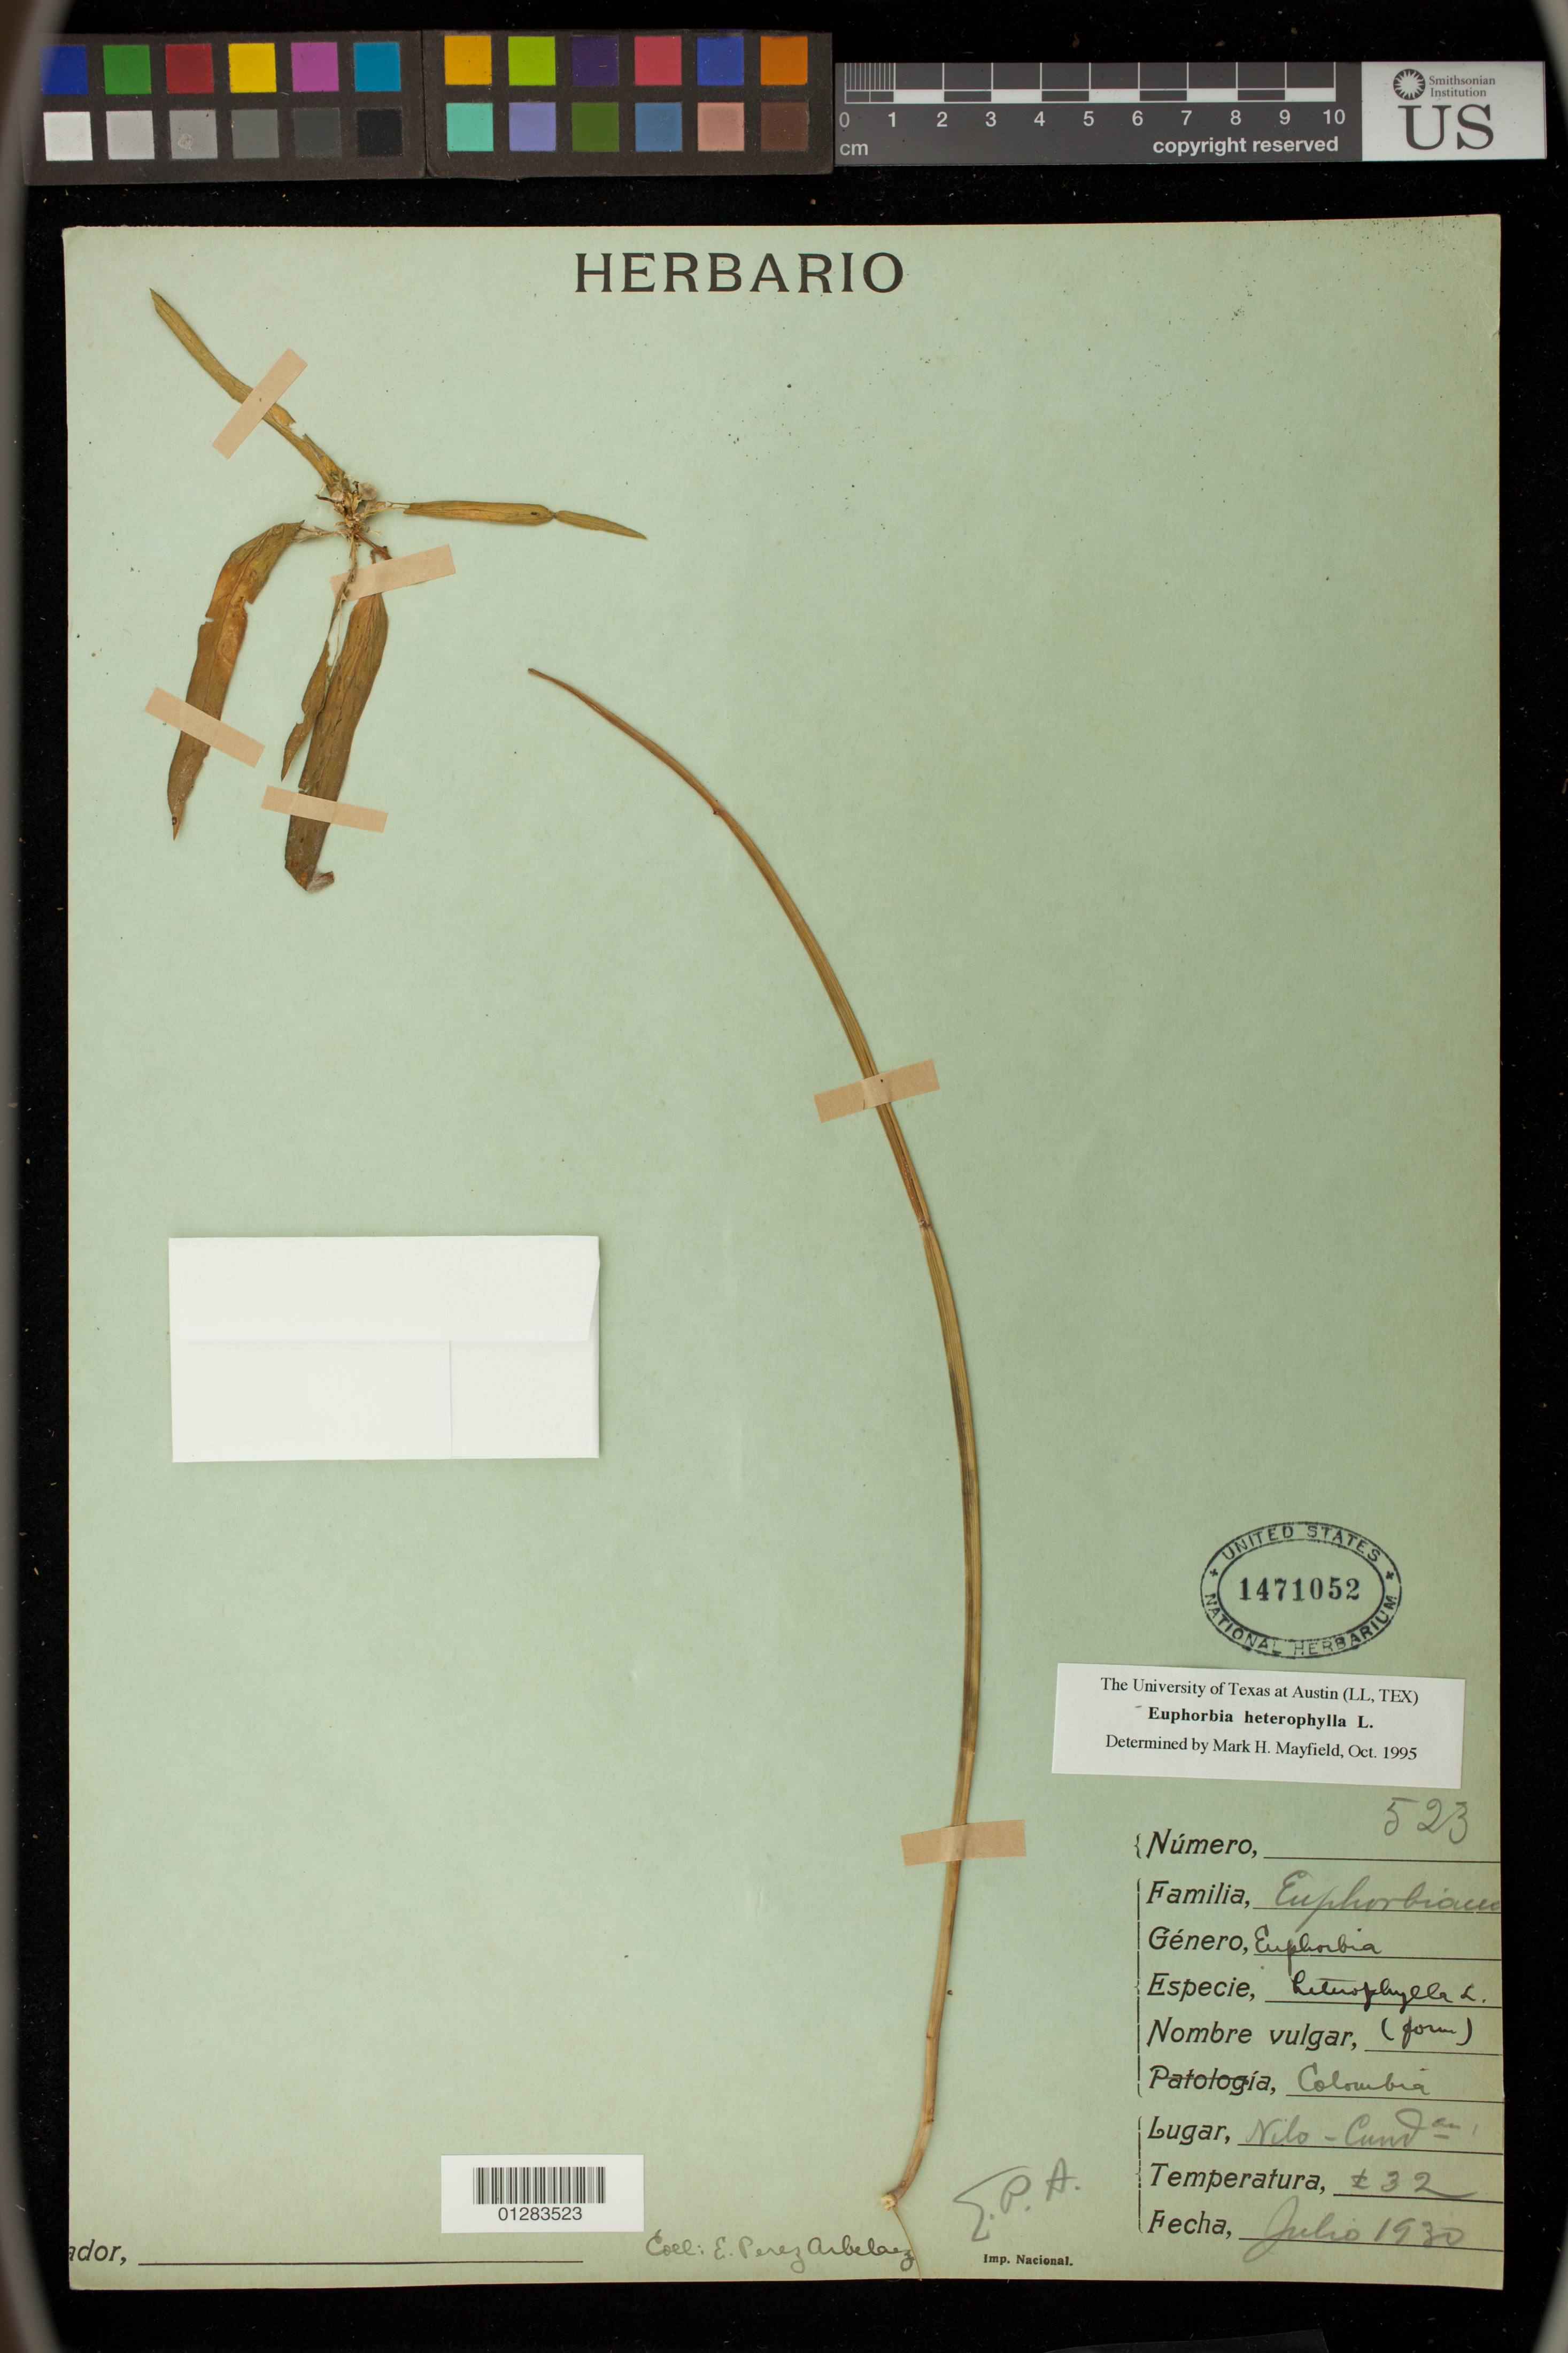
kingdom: Plantae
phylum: Tracheophyta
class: Magnoliopsida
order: Malpighiales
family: Euphorbiaceae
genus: Euphorbia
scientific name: Euphorbia heterophylla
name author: L.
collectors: E. Pérez Arbeláez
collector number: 523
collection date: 1930-07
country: Colombia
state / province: Cundinamarca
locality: Nilo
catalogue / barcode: US 1471052